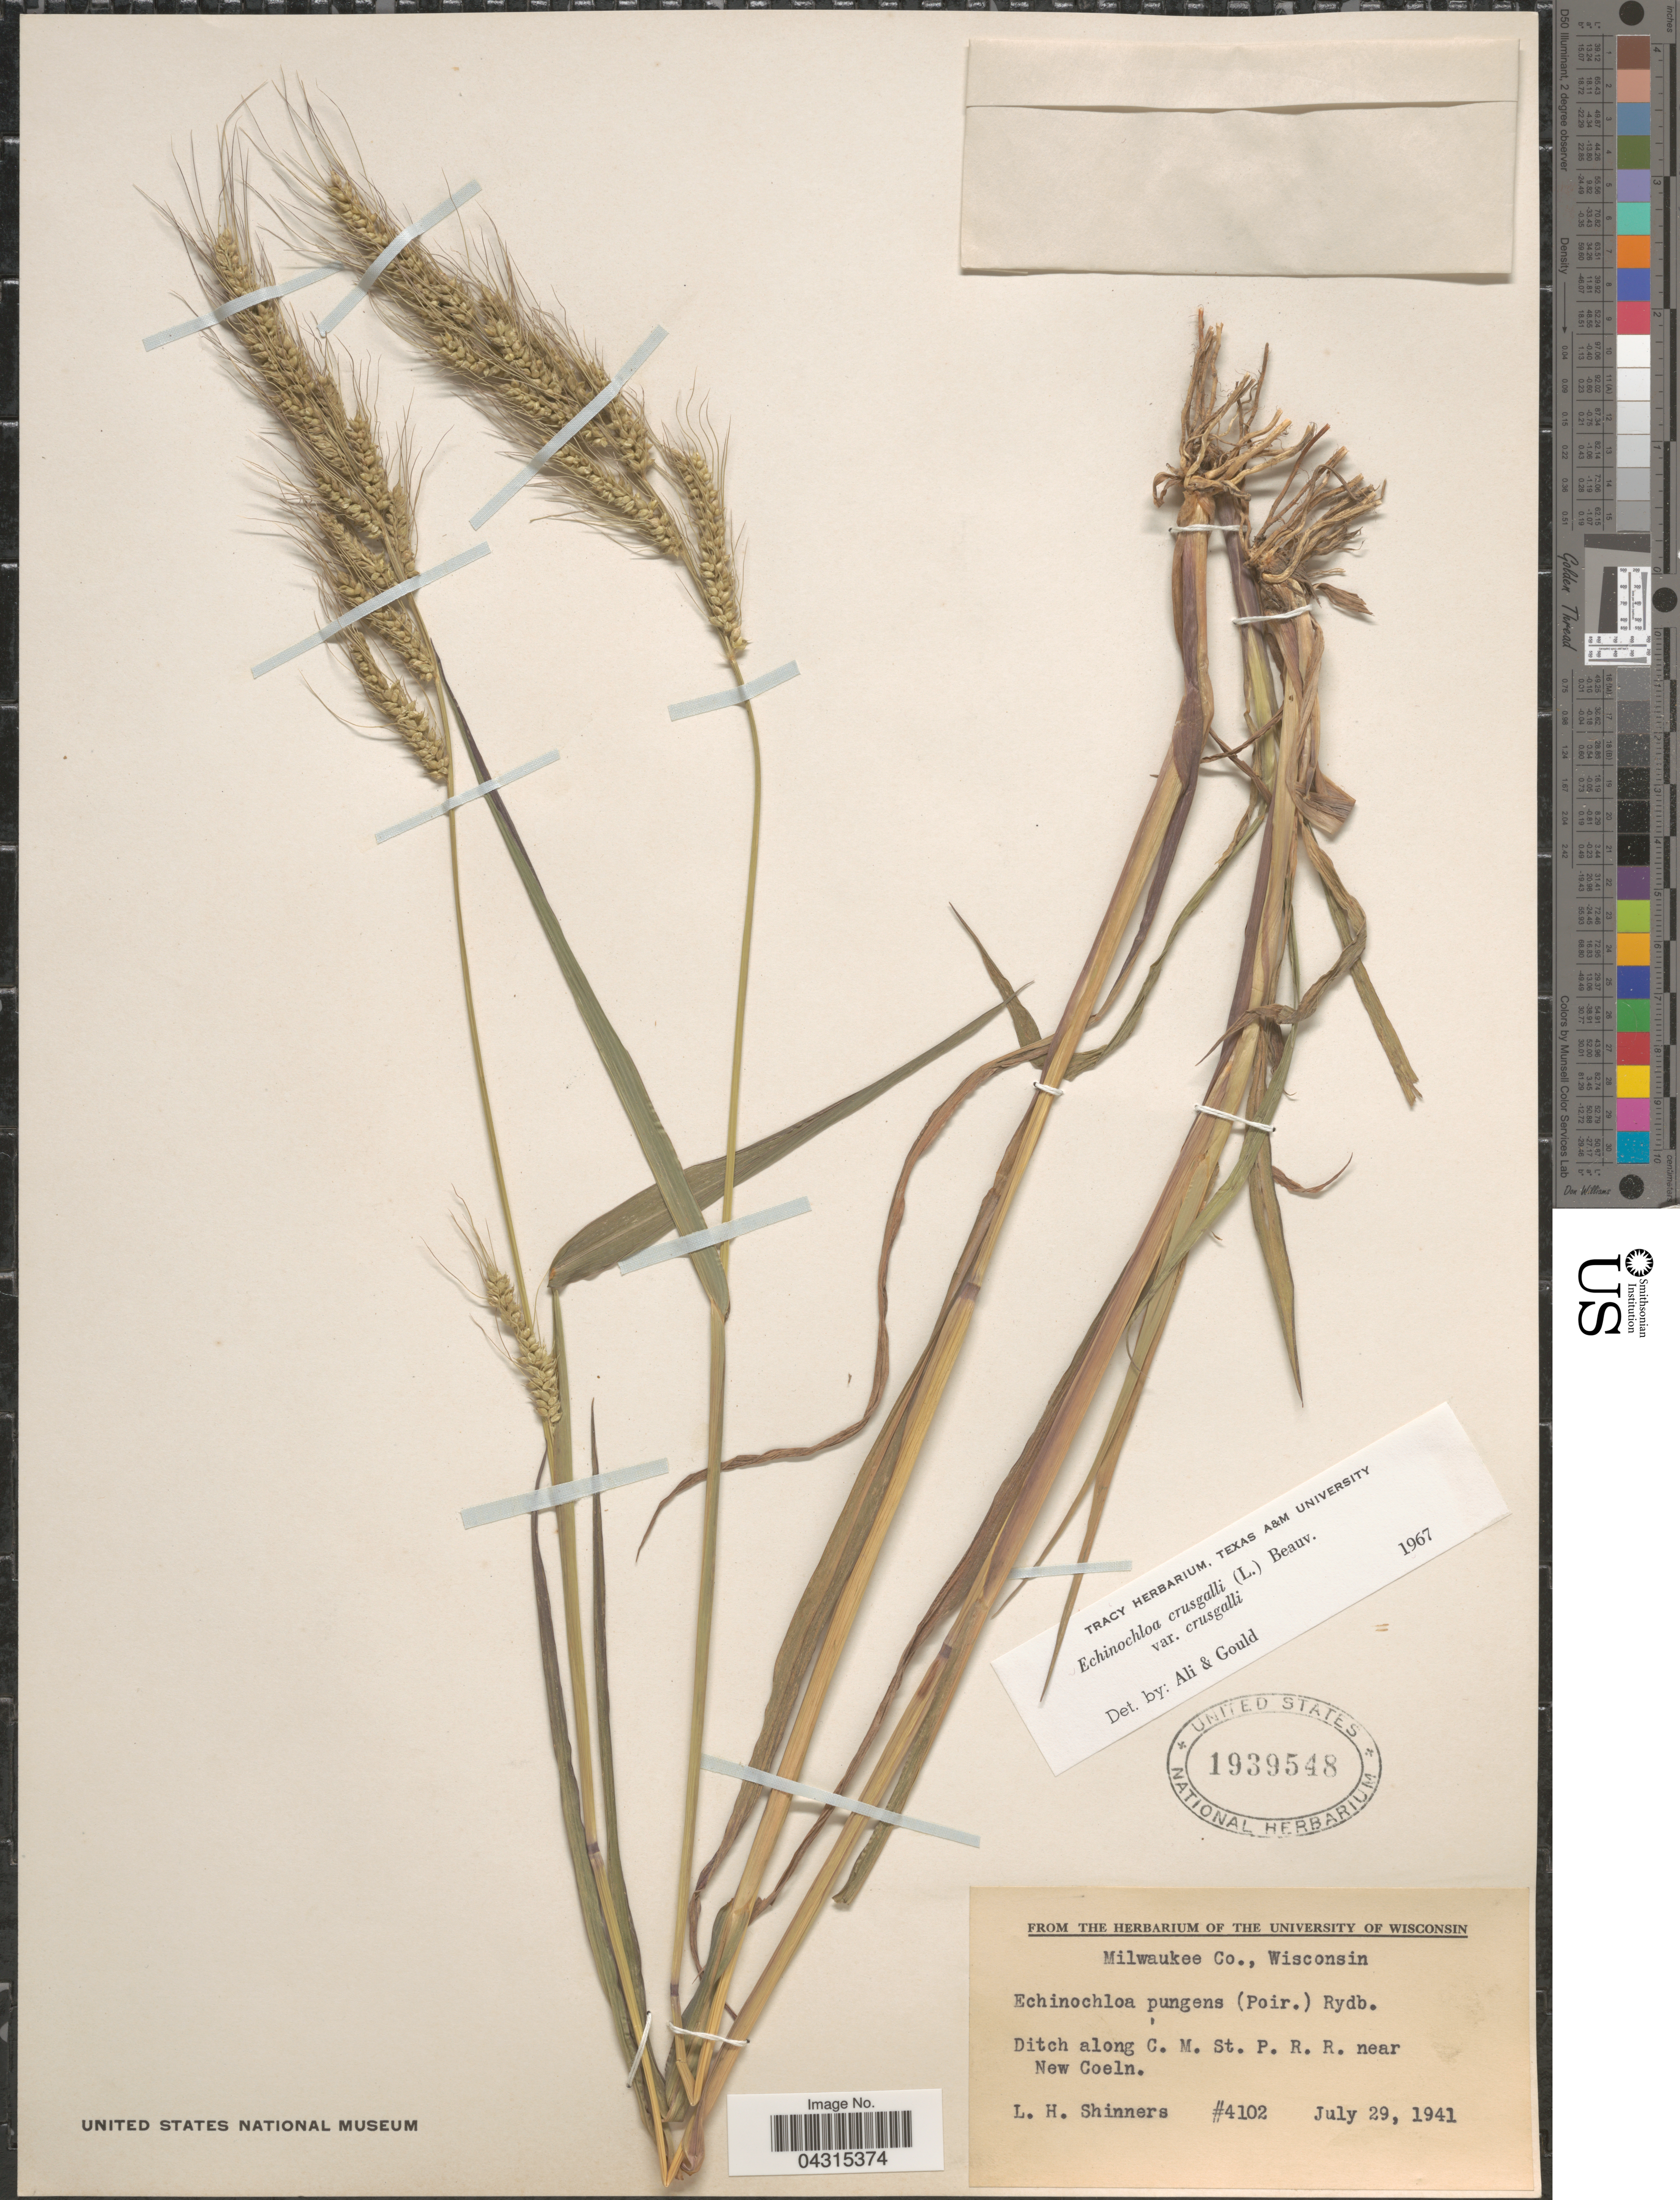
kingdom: Plantae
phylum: Tracheophyta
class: Liliopsida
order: Poales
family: Poaceae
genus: Echinochloa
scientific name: Echinochloa crus-galli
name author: (L.) P. Beauv.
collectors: L. H. Shinners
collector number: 4102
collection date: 1941-07-29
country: United States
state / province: Wisconsin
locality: Milwaukee Co. Ditch along C. M. St. P. R. R. near New Coeln.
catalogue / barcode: US 1939548